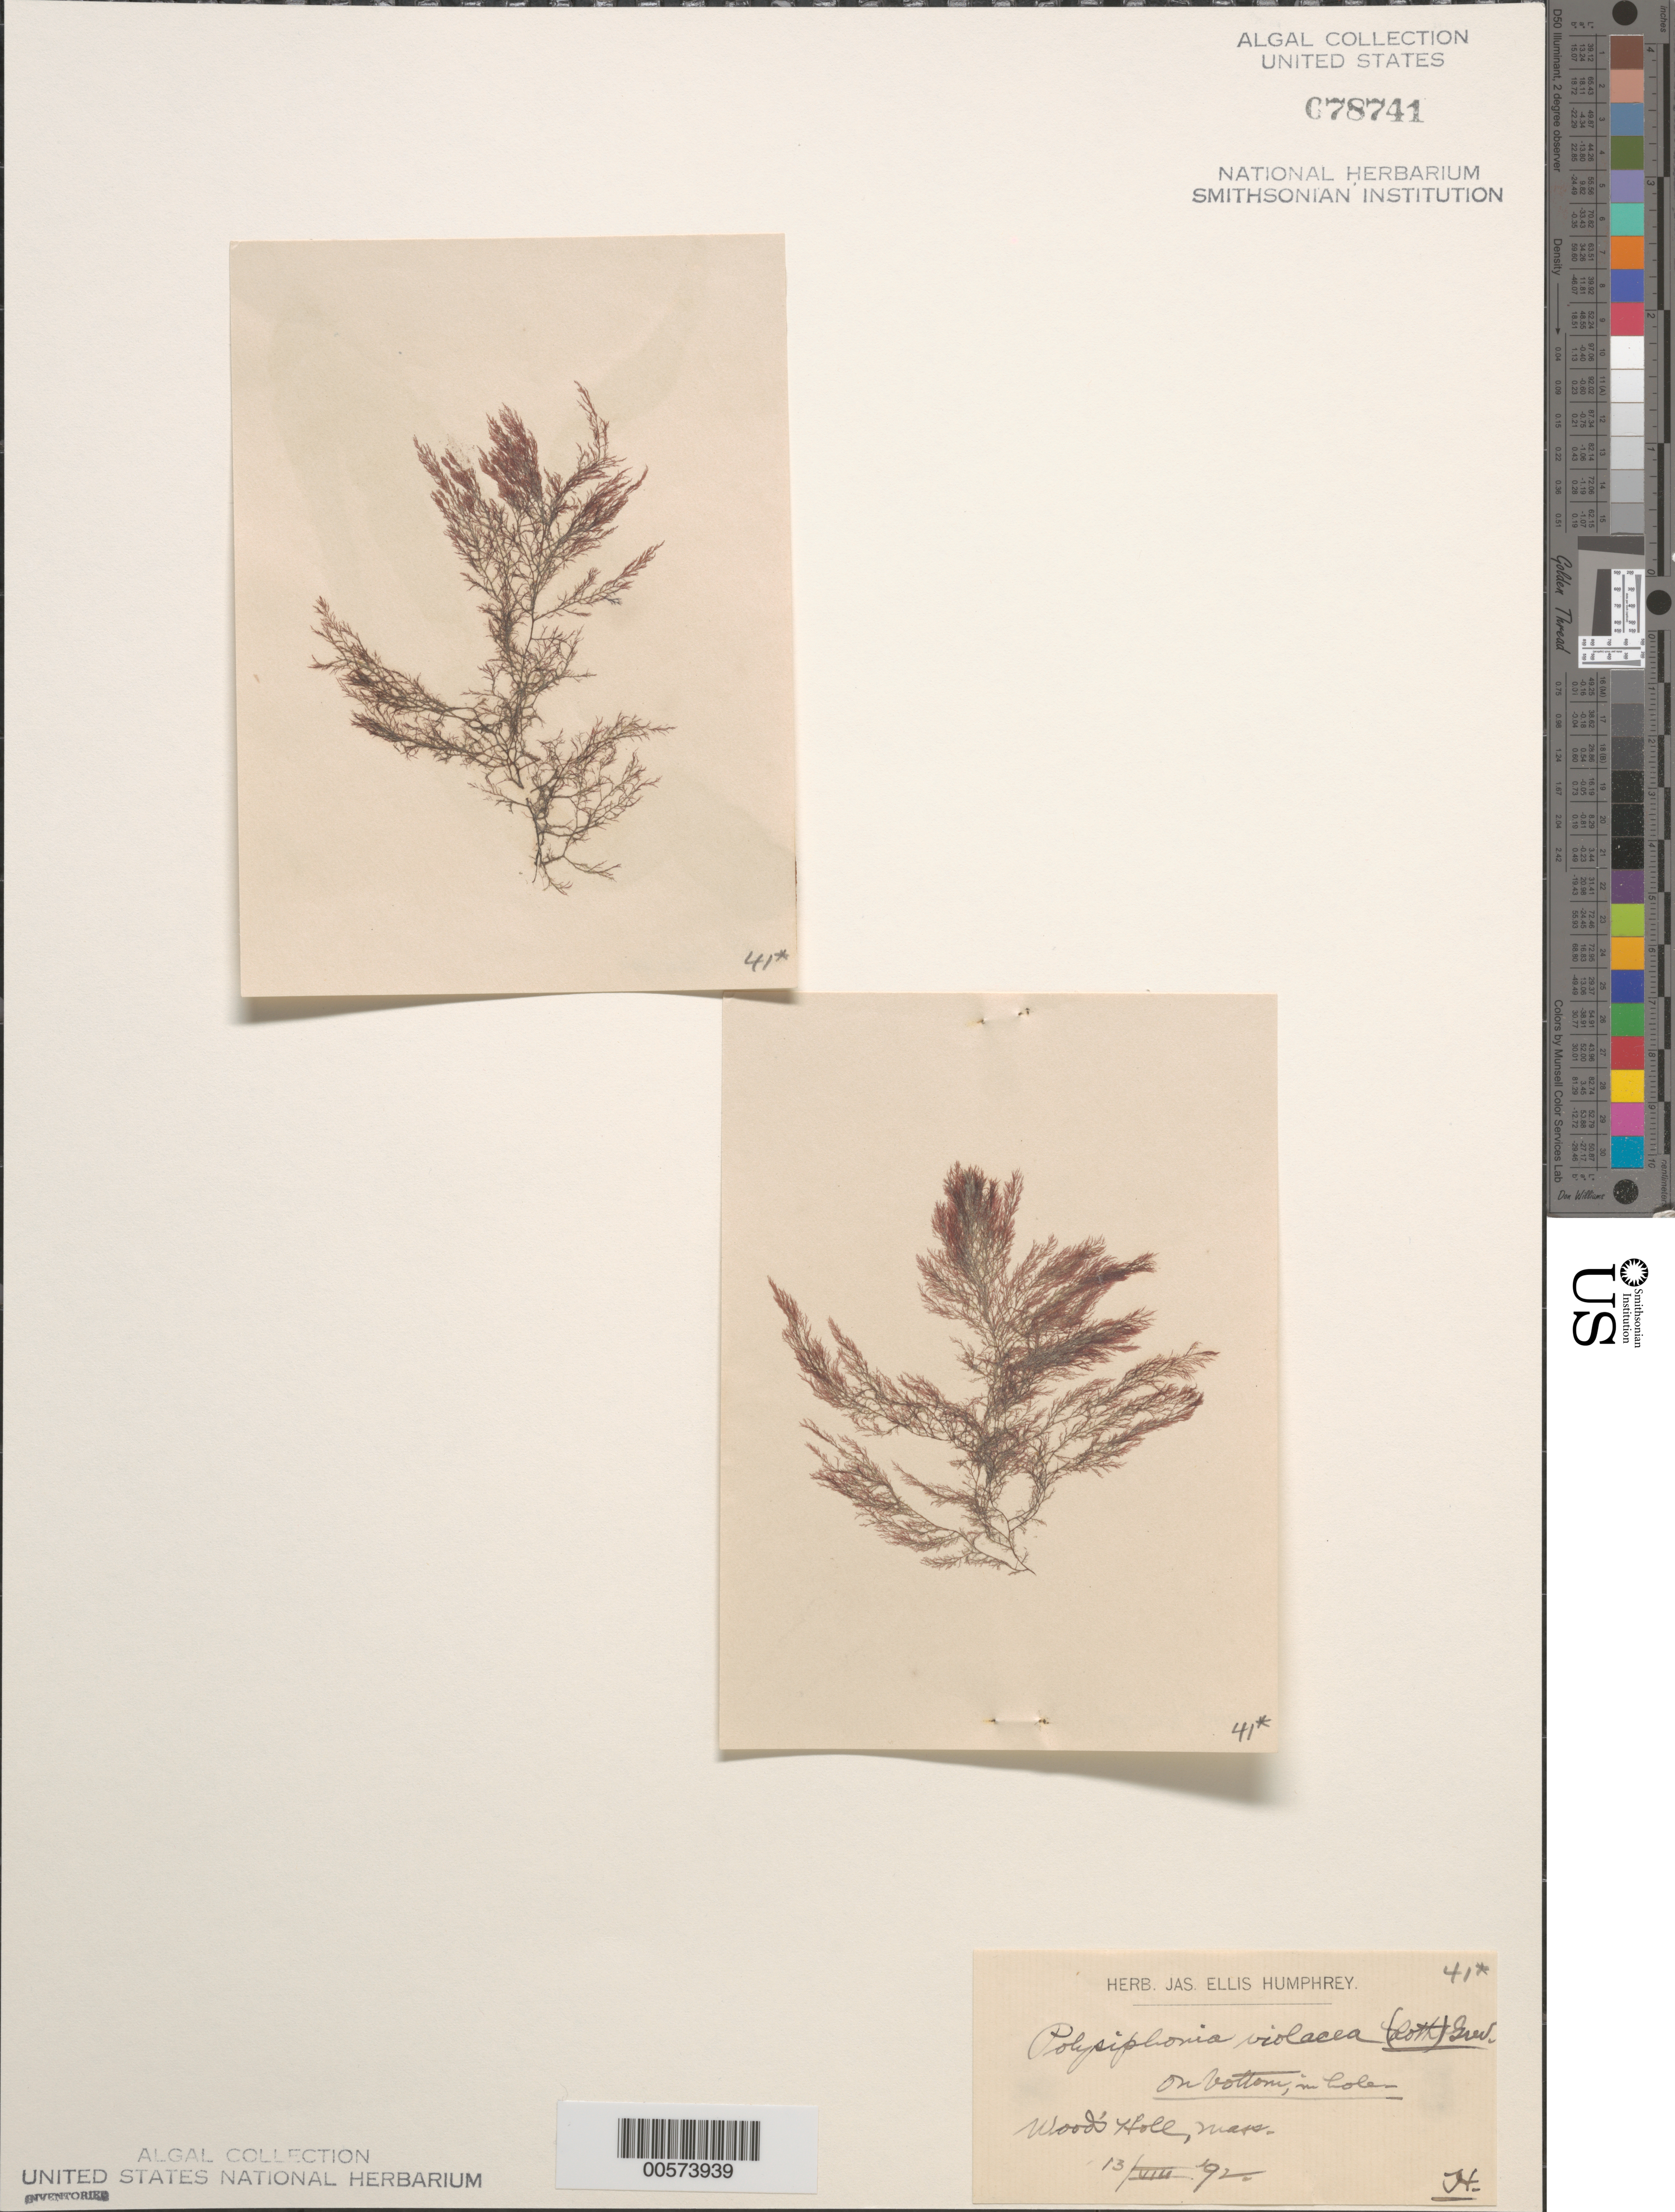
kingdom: Plantae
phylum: Rhodophyta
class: Florideophyceae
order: Ceramiales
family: Rhodomelaceae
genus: Vertebrata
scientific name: Vertebrata fucoides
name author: (Hudson) Kuntze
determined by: Algae name updating Project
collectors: J. Humphrey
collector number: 41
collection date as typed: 13 Aug 1892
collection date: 1892-08-13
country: United States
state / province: Massachusetts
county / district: Barnstable County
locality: Woods Hole (Wood's Holl)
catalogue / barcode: US 78741